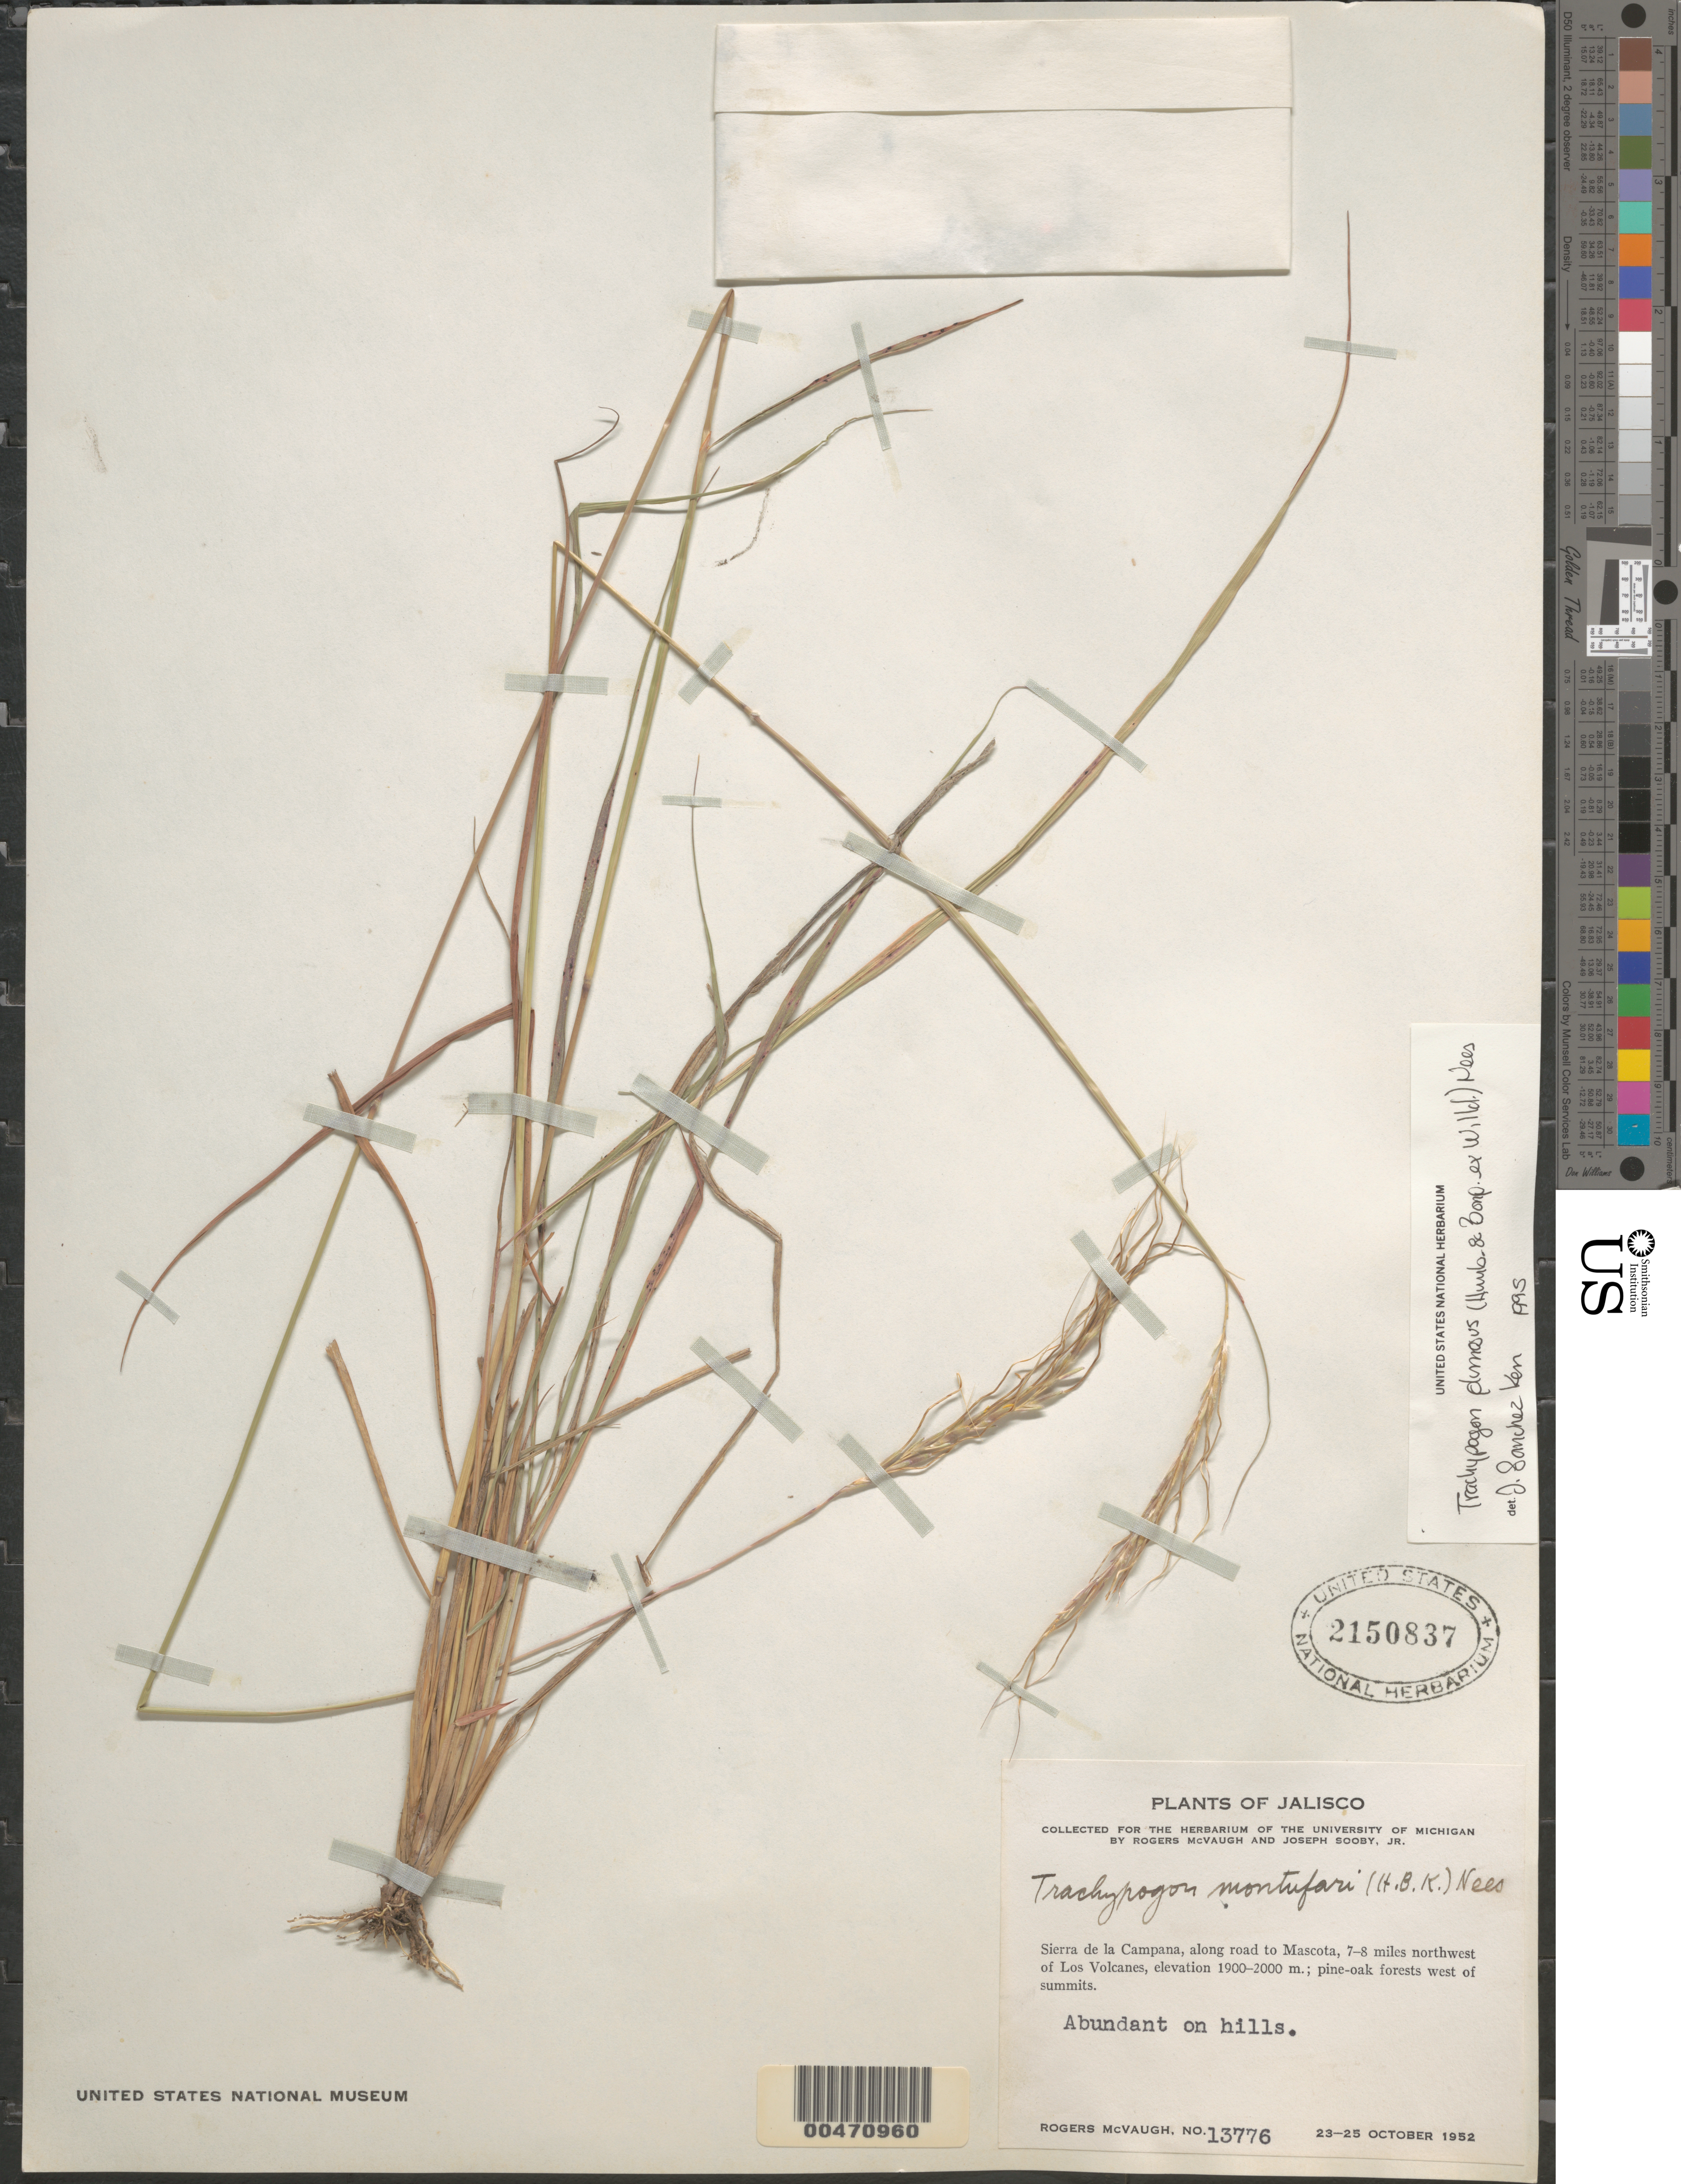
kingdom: Plantae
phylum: Tracheophyta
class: Liliopsida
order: Poales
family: Poaceae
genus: Trachypogon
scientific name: Trachypogon plumosus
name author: (Humb. & Bonpl.) Nees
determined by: Sánchez-Ken, J. G.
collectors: R. McVaugh & J. Sooby Jr.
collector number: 13776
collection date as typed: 23 Oct 1952 to 25 Oct 1952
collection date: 1952-10-23/1952-10-25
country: Mexico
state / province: Jalisco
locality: Sierra de la Campana, along rd to Mascota, 7-8 mi NW of Los Volcanes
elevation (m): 1900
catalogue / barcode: US 2150837